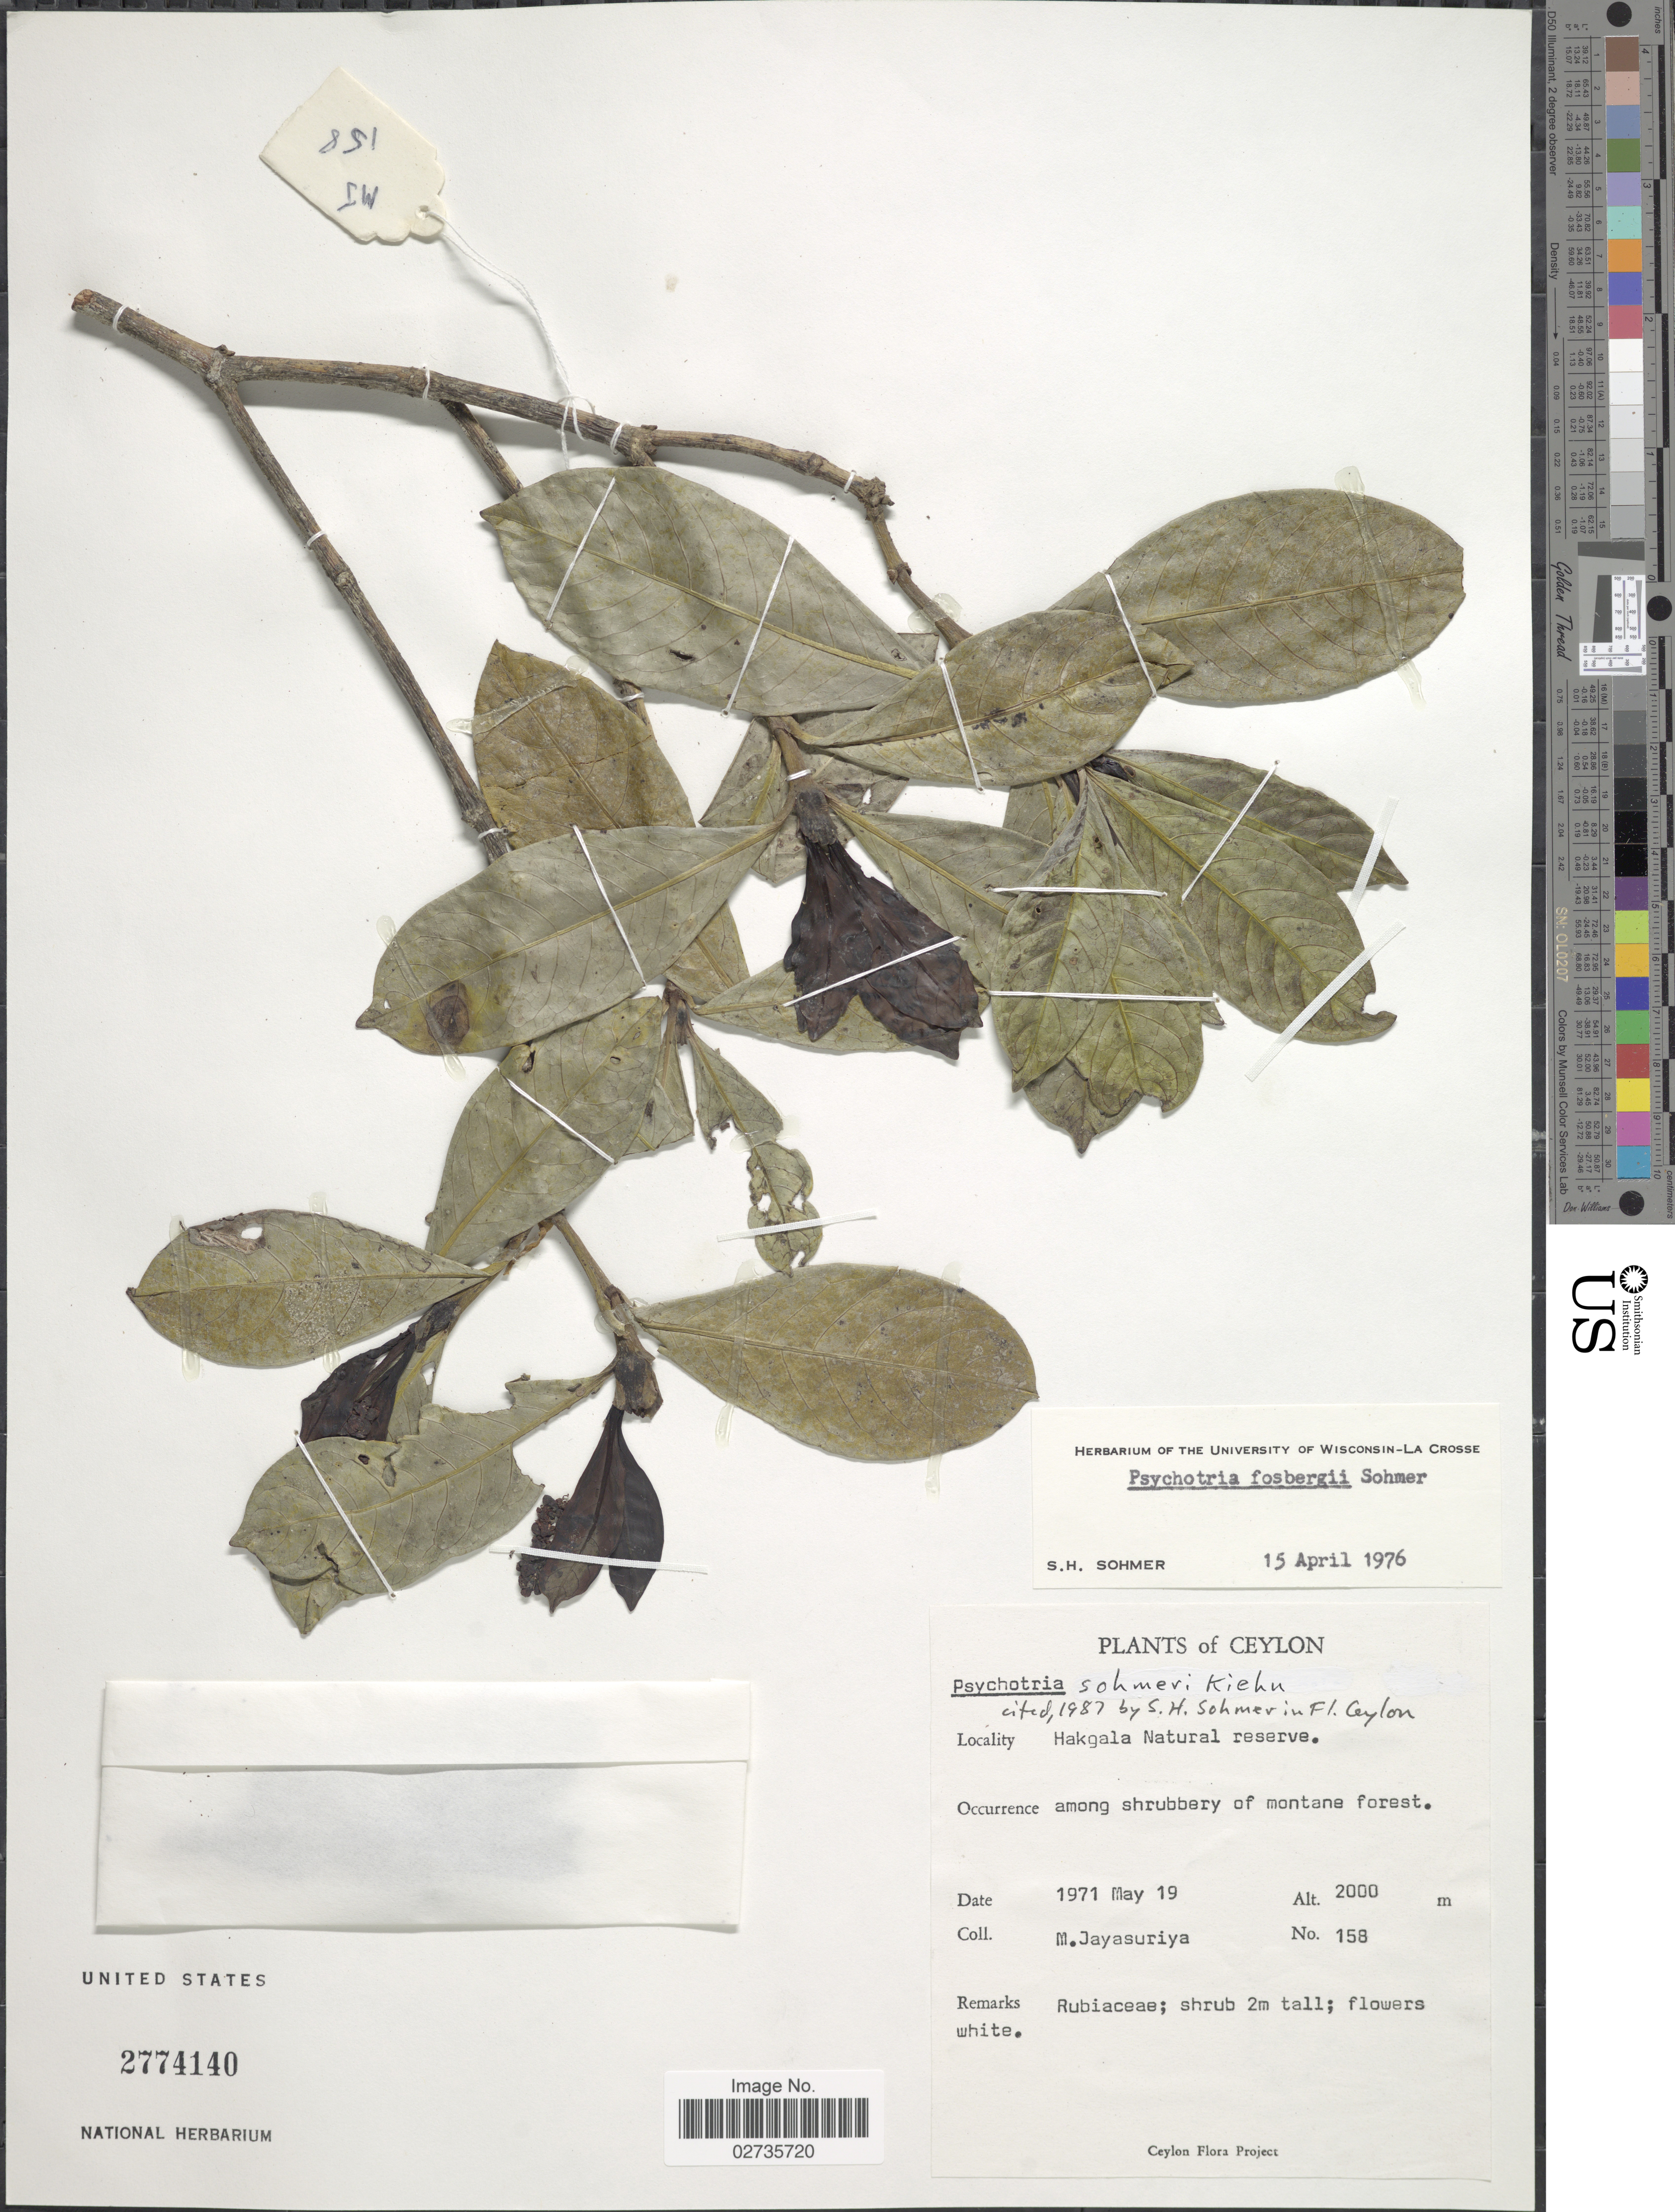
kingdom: Plantae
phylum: Tracheophyta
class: Magnoliopsida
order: Gentianales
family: Rubiaceae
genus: Psychotria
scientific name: Psychotria sohmeri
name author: Kiehn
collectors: M. Jayasuriya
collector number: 158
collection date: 1971-05-19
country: Sri Lanka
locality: Ceylon, Hakgala Natural Reserve, among shrubbery of montane forest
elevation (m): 2000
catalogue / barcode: US 2774140